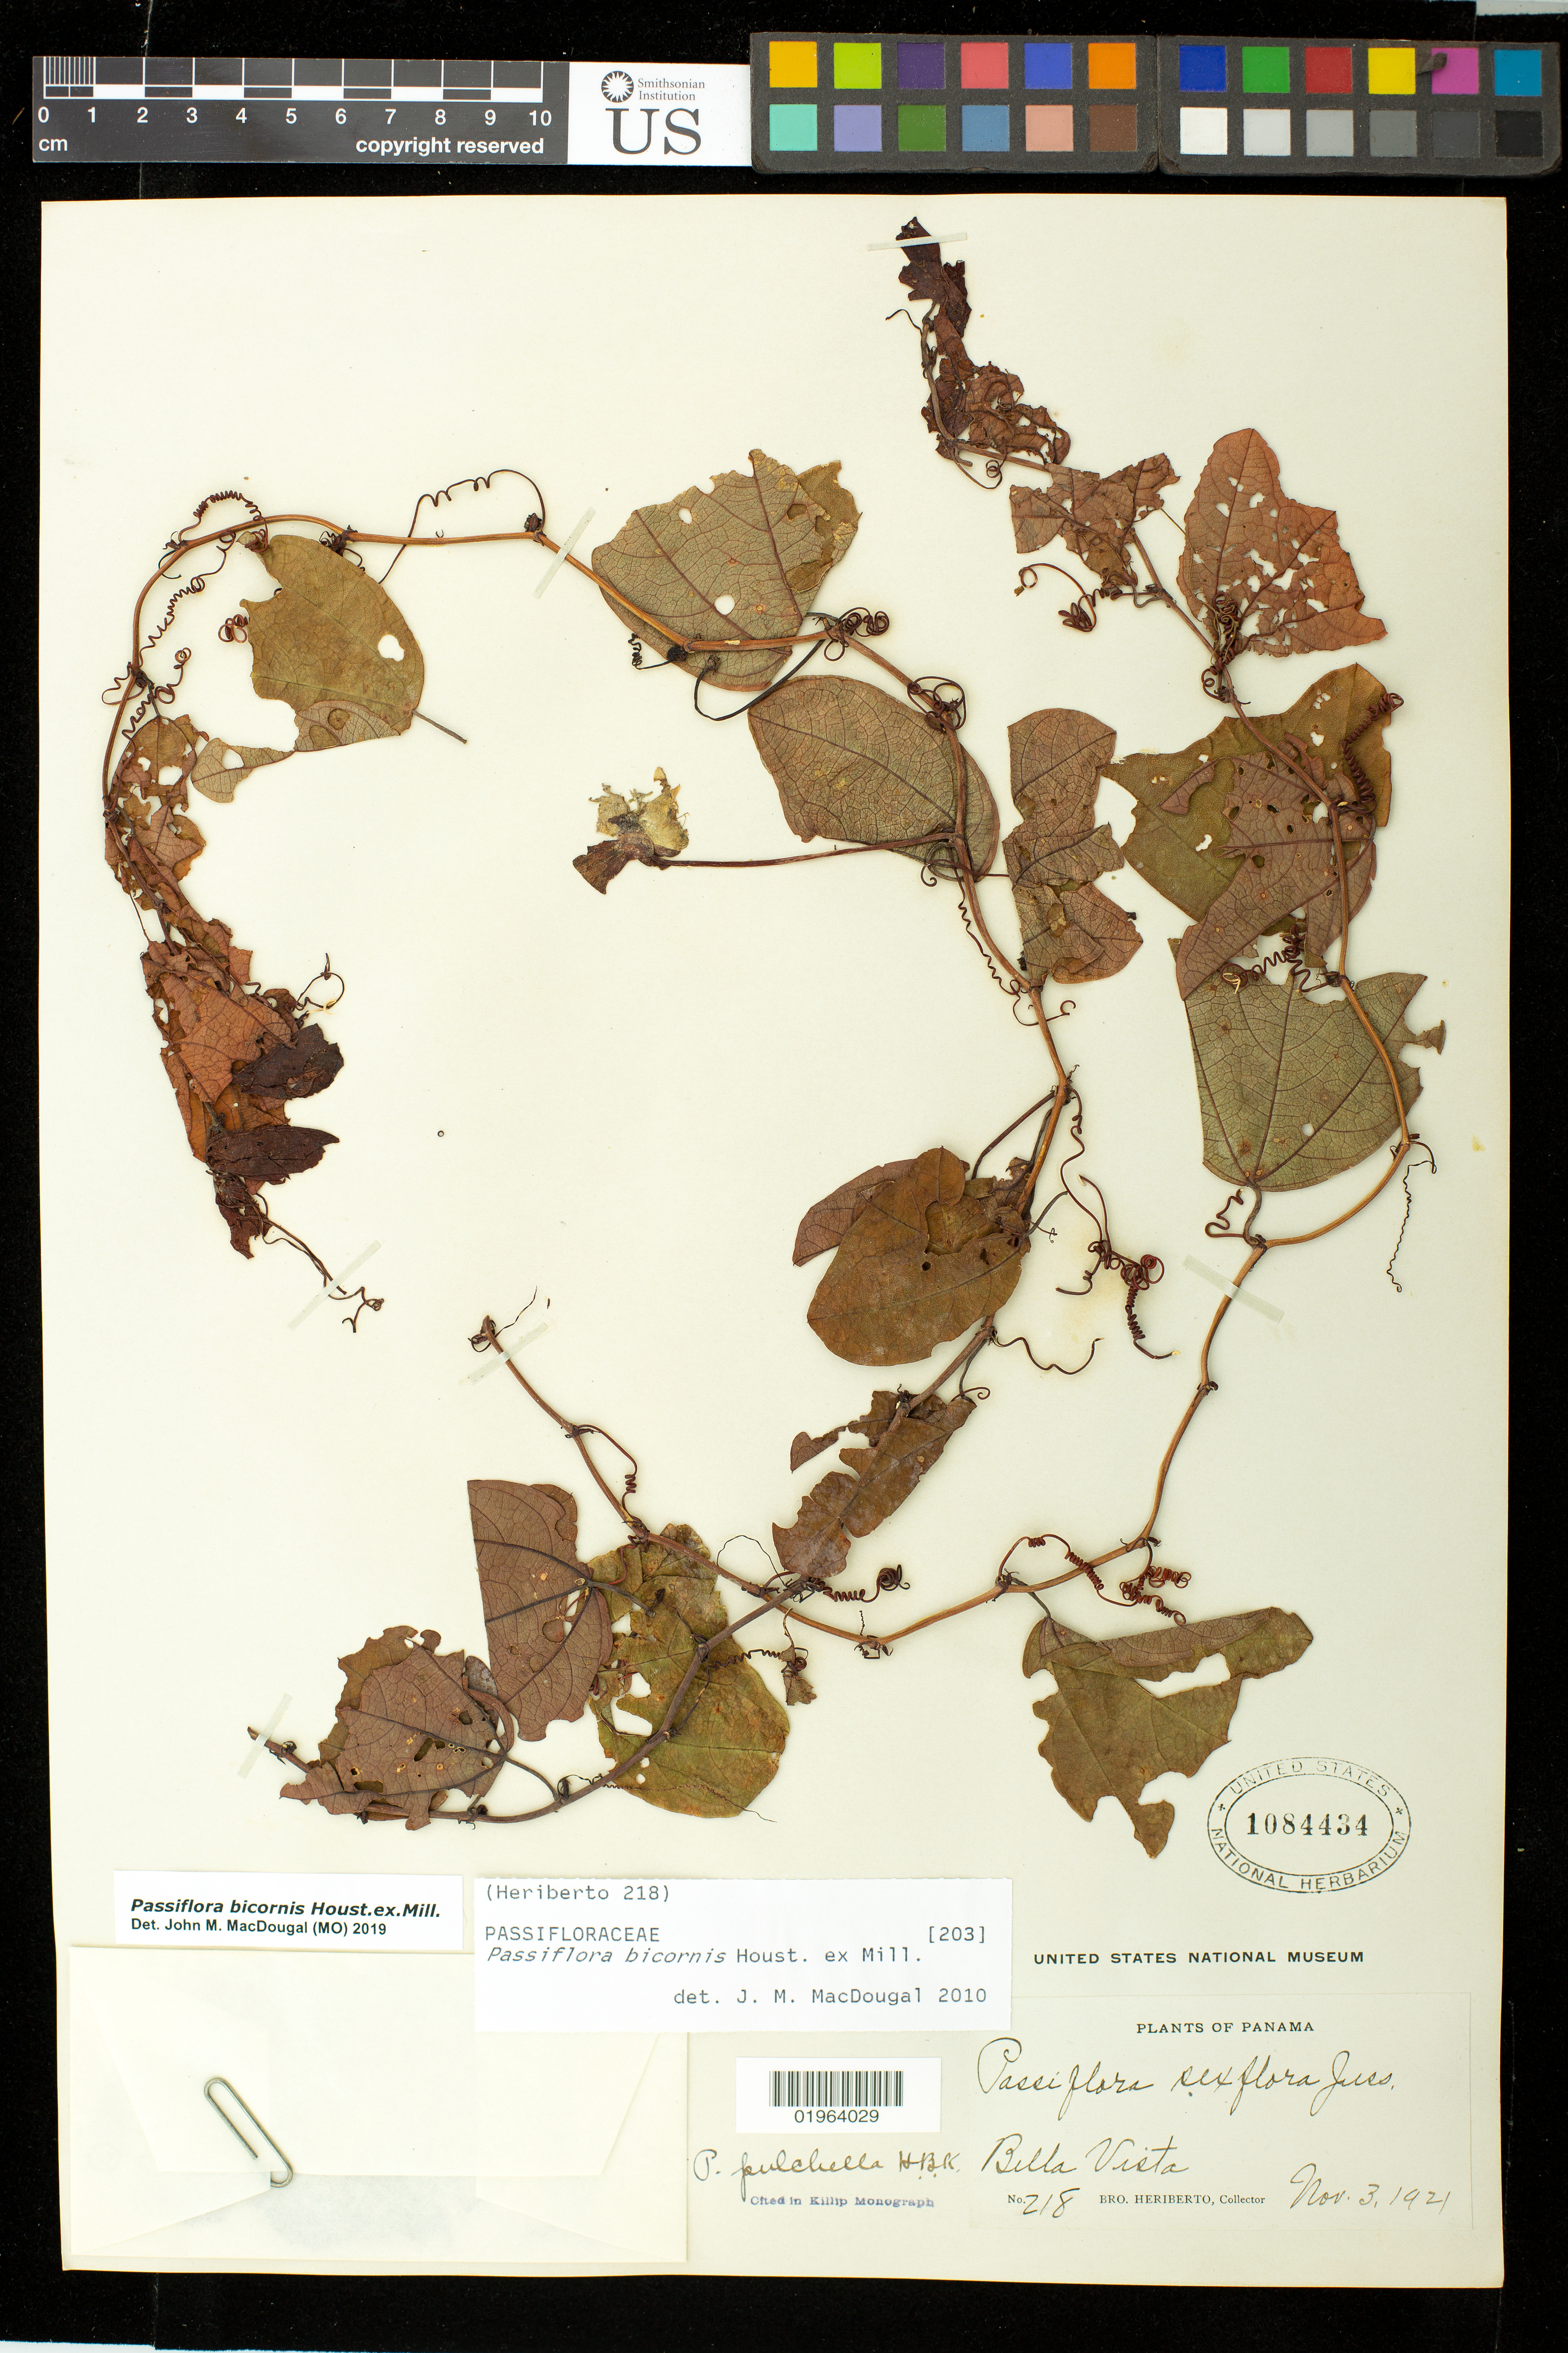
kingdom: Plantae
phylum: Tracheophyta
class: Magnoliopsida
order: Malpighiales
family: Passifloraceae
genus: Passiflora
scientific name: Passiflora bicornis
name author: Houst. ex Mill.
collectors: B. Heriberto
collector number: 218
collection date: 1921-11-03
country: Panama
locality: Bella Vista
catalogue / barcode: US 1084434